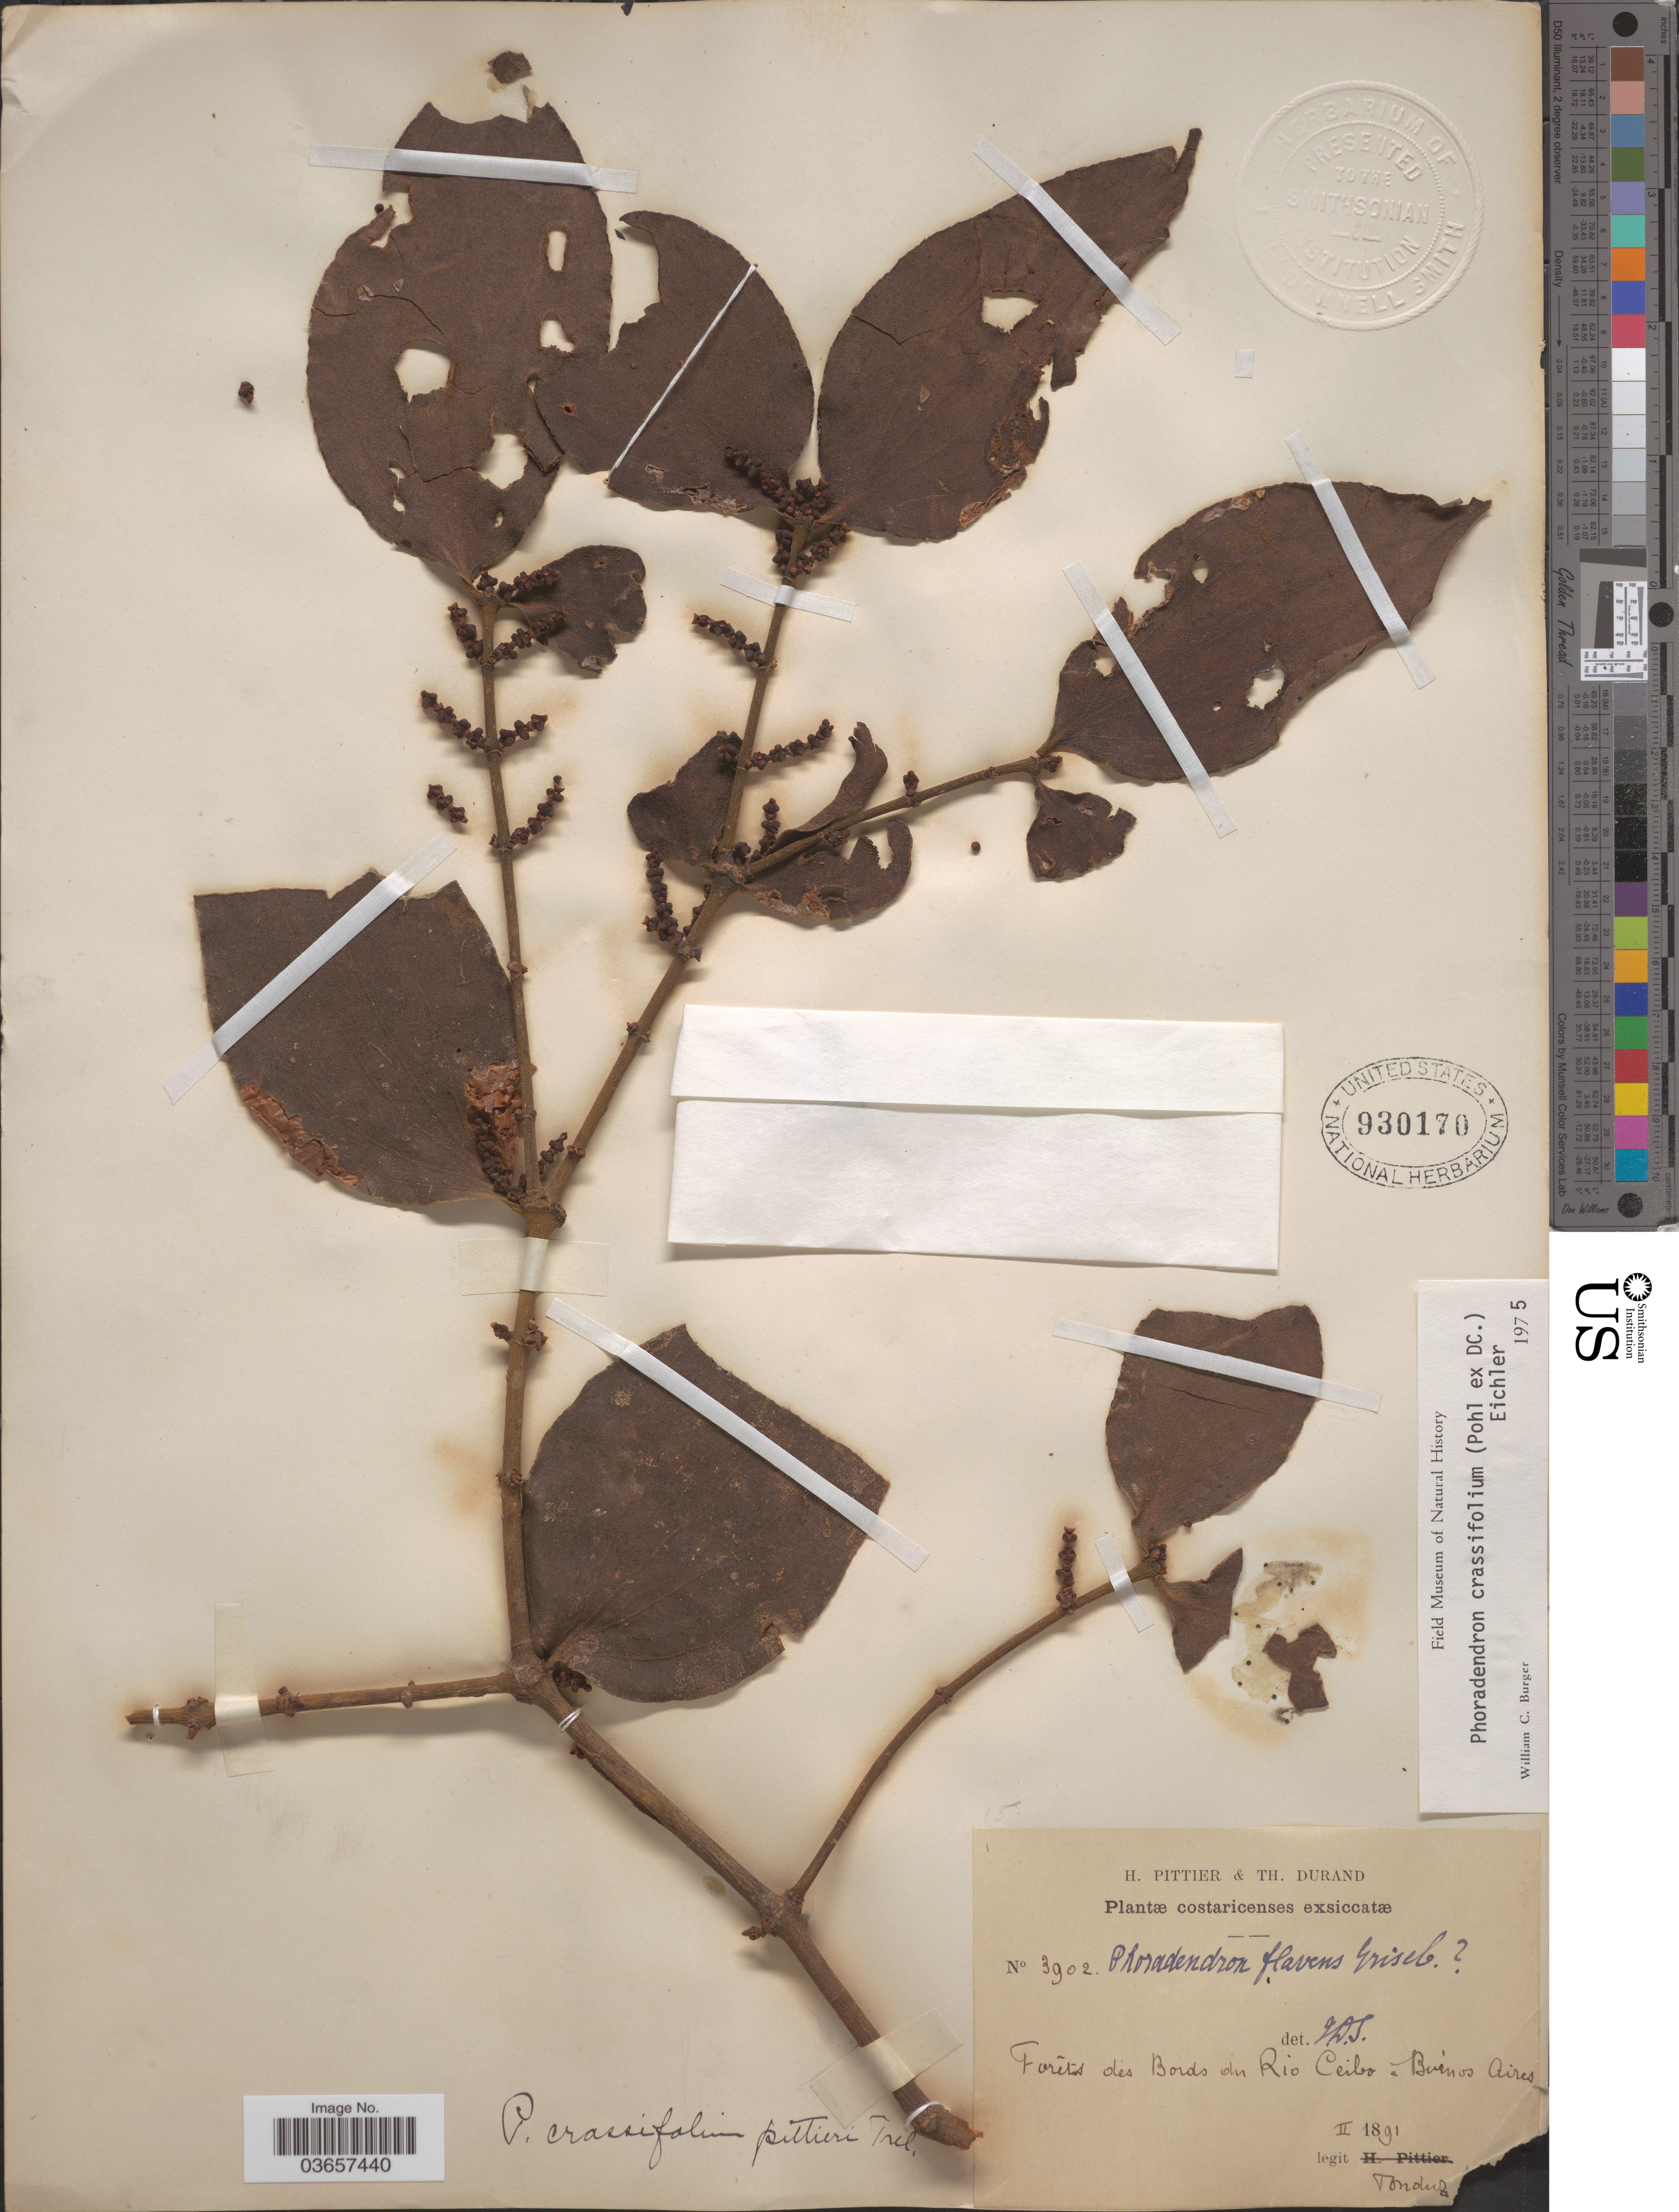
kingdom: Plantae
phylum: Tracheophyta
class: Magnoliopsida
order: Santalales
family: Viscaceae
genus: Phoradendron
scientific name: Phoradendron crassifolium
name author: (Pohl ex DC.) Eichler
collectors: Tonduz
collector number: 3902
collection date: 1892-02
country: Guatemala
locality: Forêts des Bords du Rio Ceibo a Buénos Aires.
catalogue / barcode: US 930170